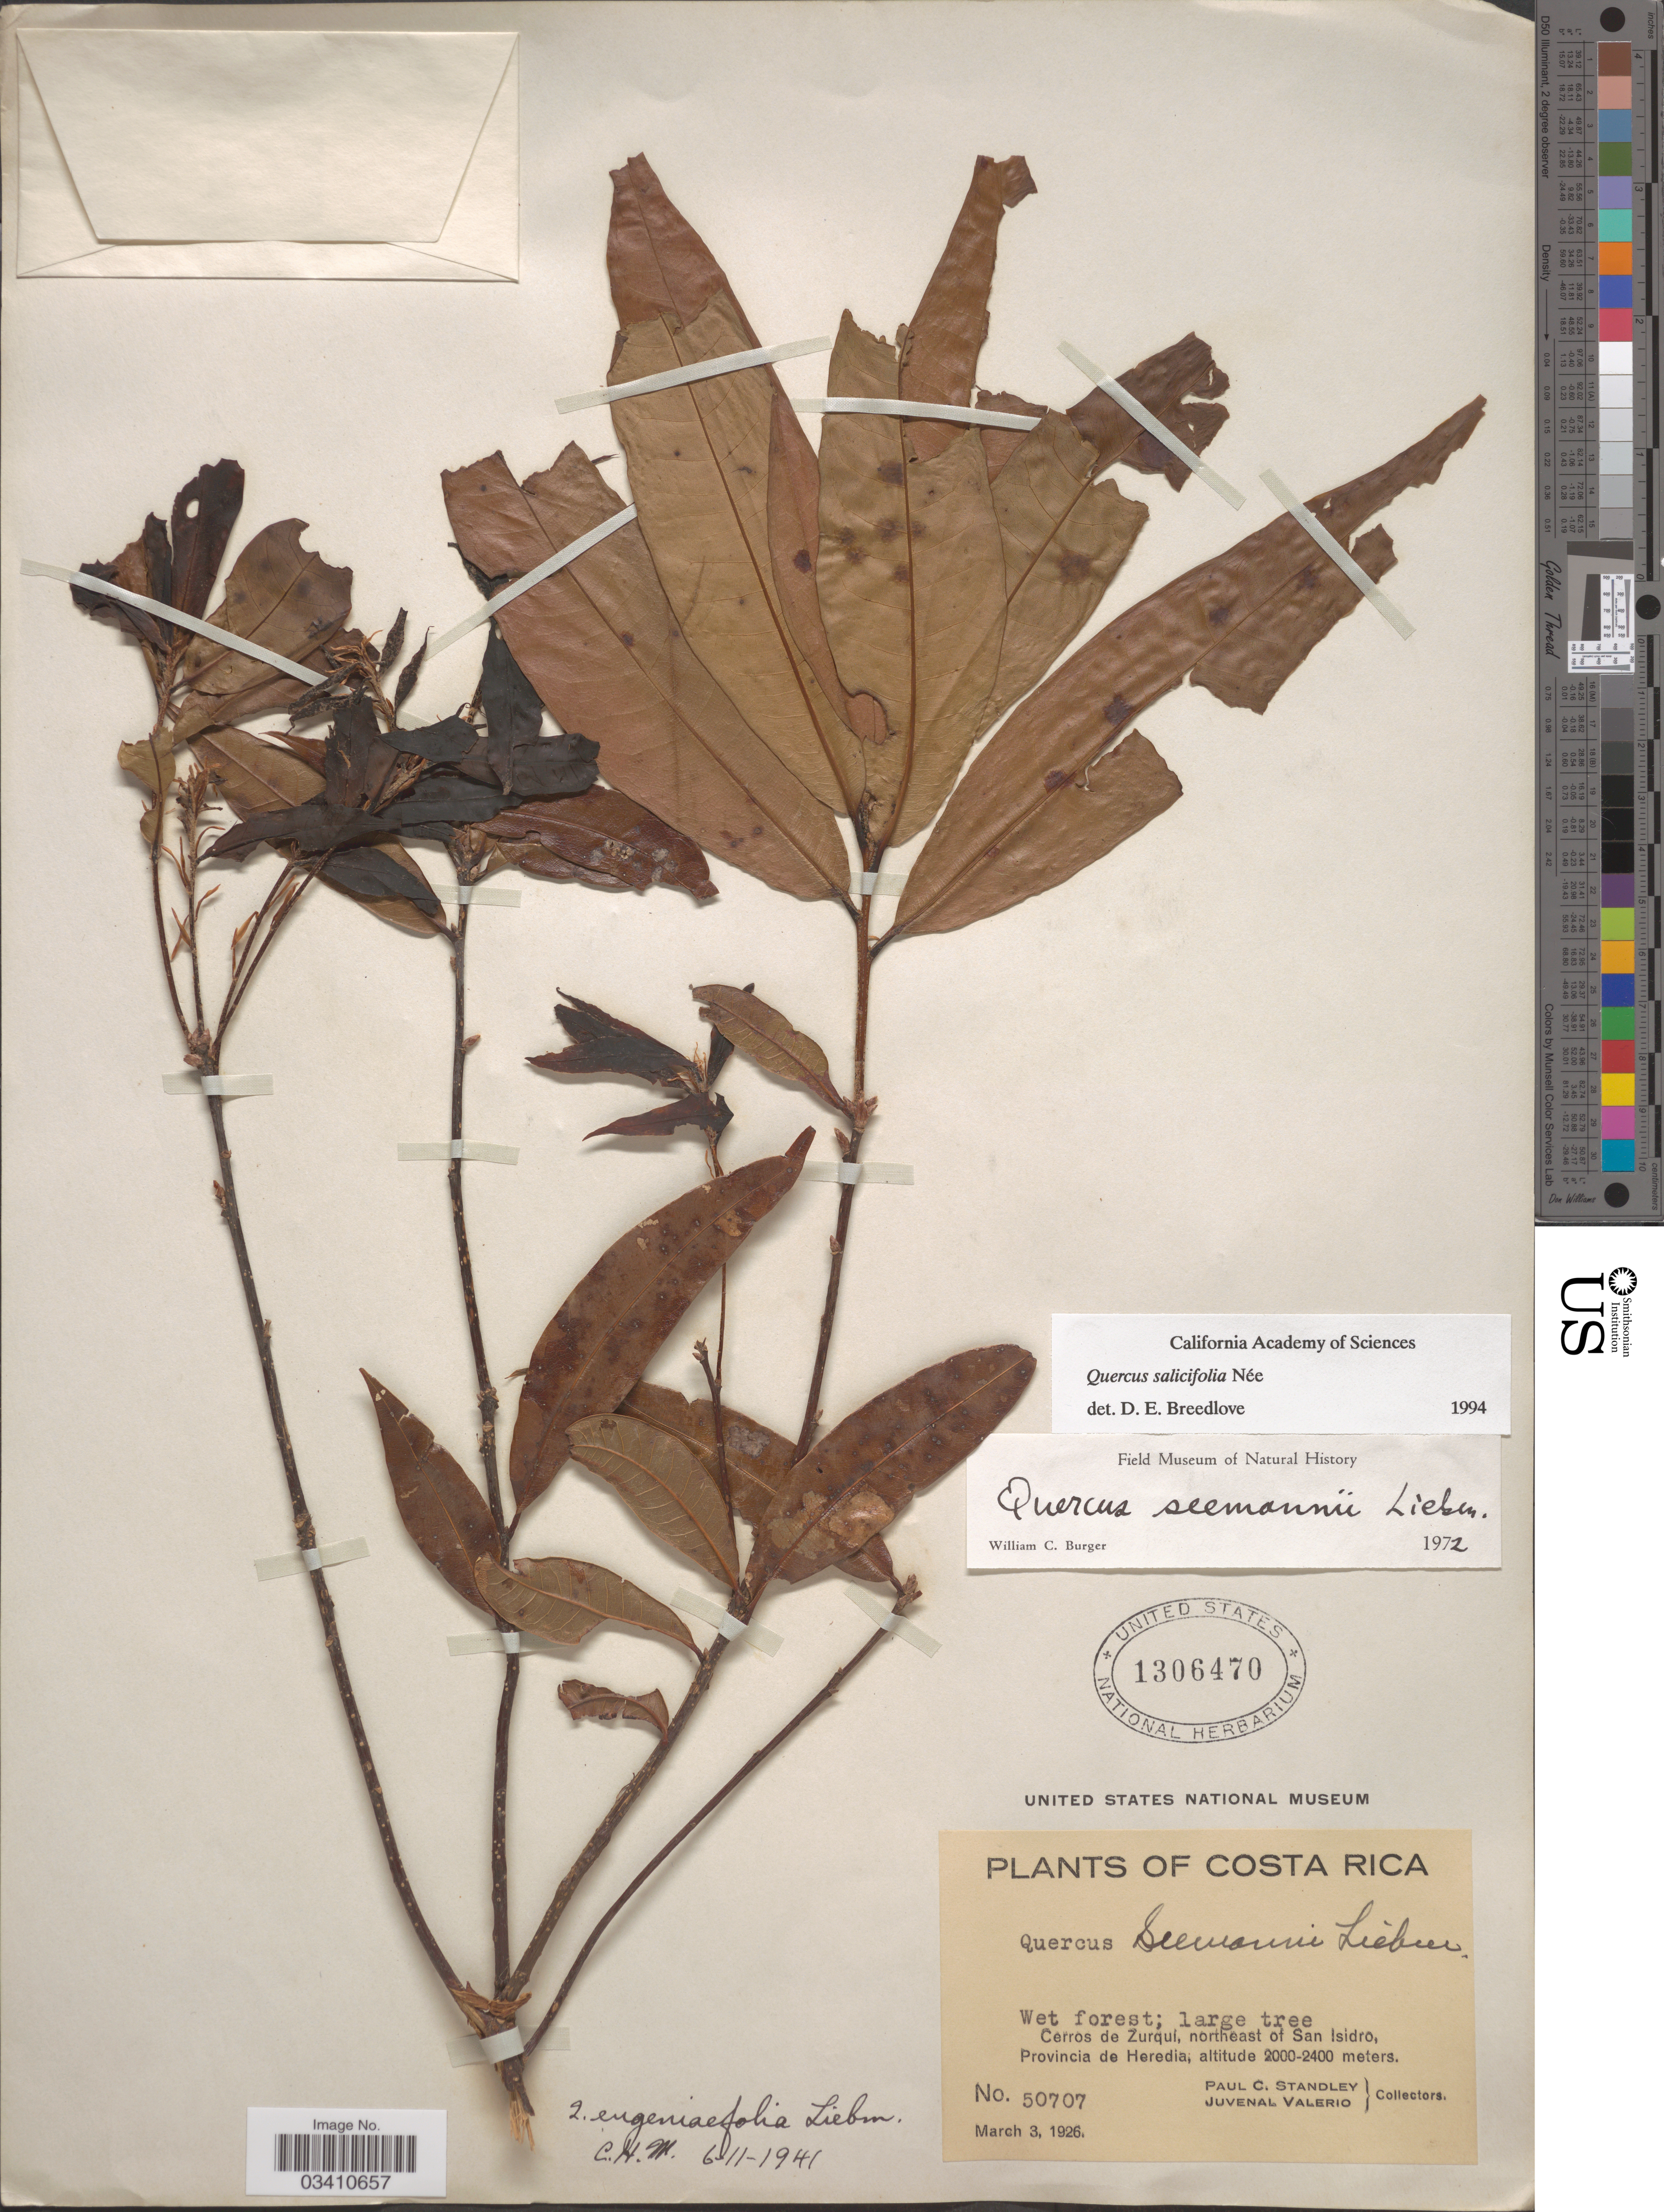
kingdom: Plantae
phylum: Tracheophyta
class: Magnoliopsida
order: Fagales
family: Fagaceae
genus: Quercus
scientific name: Quercus salicifolia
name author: Née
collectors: P. C. Standley & J. Valerio R.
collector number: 50707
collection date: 1926-03-03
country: Costa Rica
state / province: Heredia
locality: Cerros de Zurquí, northeast of San Isidro.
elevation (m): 2000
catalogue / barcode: US 1306470